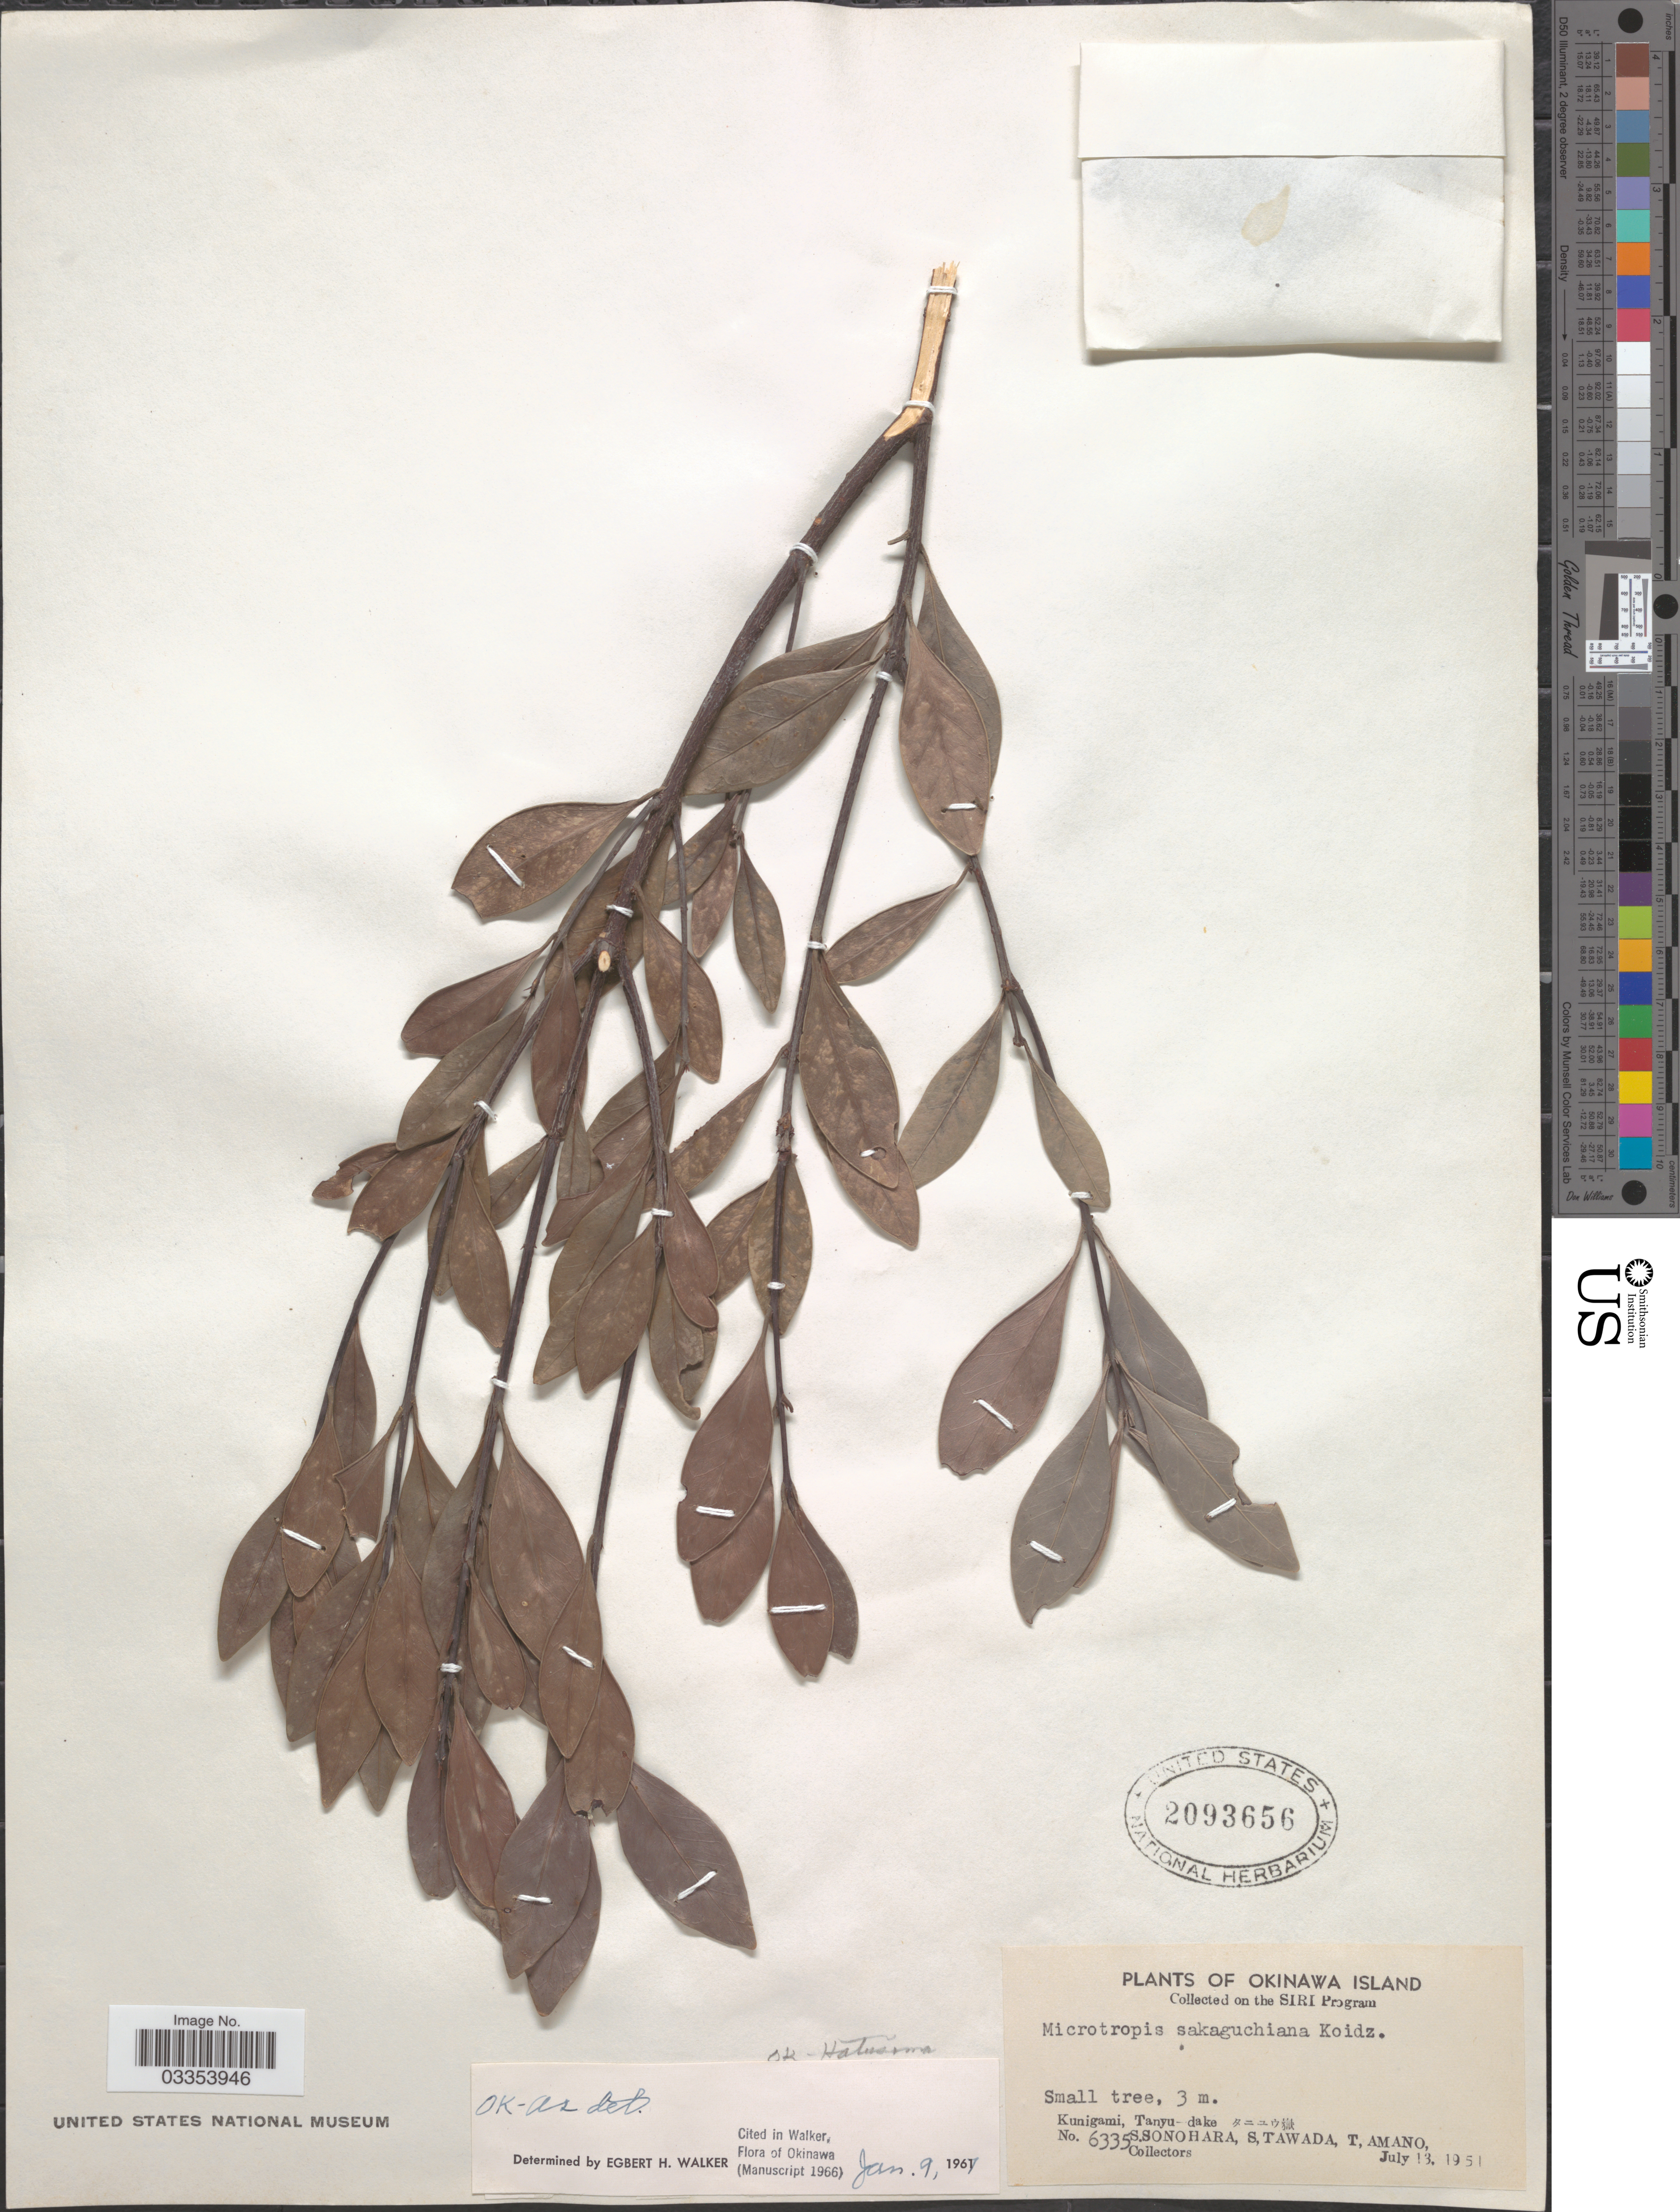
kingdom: Plantae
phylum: Tracheophyta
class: Magnoliopsida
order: Celastrales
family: Celastraceae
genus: Microtropis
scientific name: Microtropis sakaguchiana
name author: Koidz.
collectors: S. Sonohara, S. Tawada & T. Amano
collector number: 6335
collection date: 1951-07-13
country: Japan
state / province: Okinawa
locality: Kunigami, Tanyu-dake X.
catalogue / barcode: US 2093656